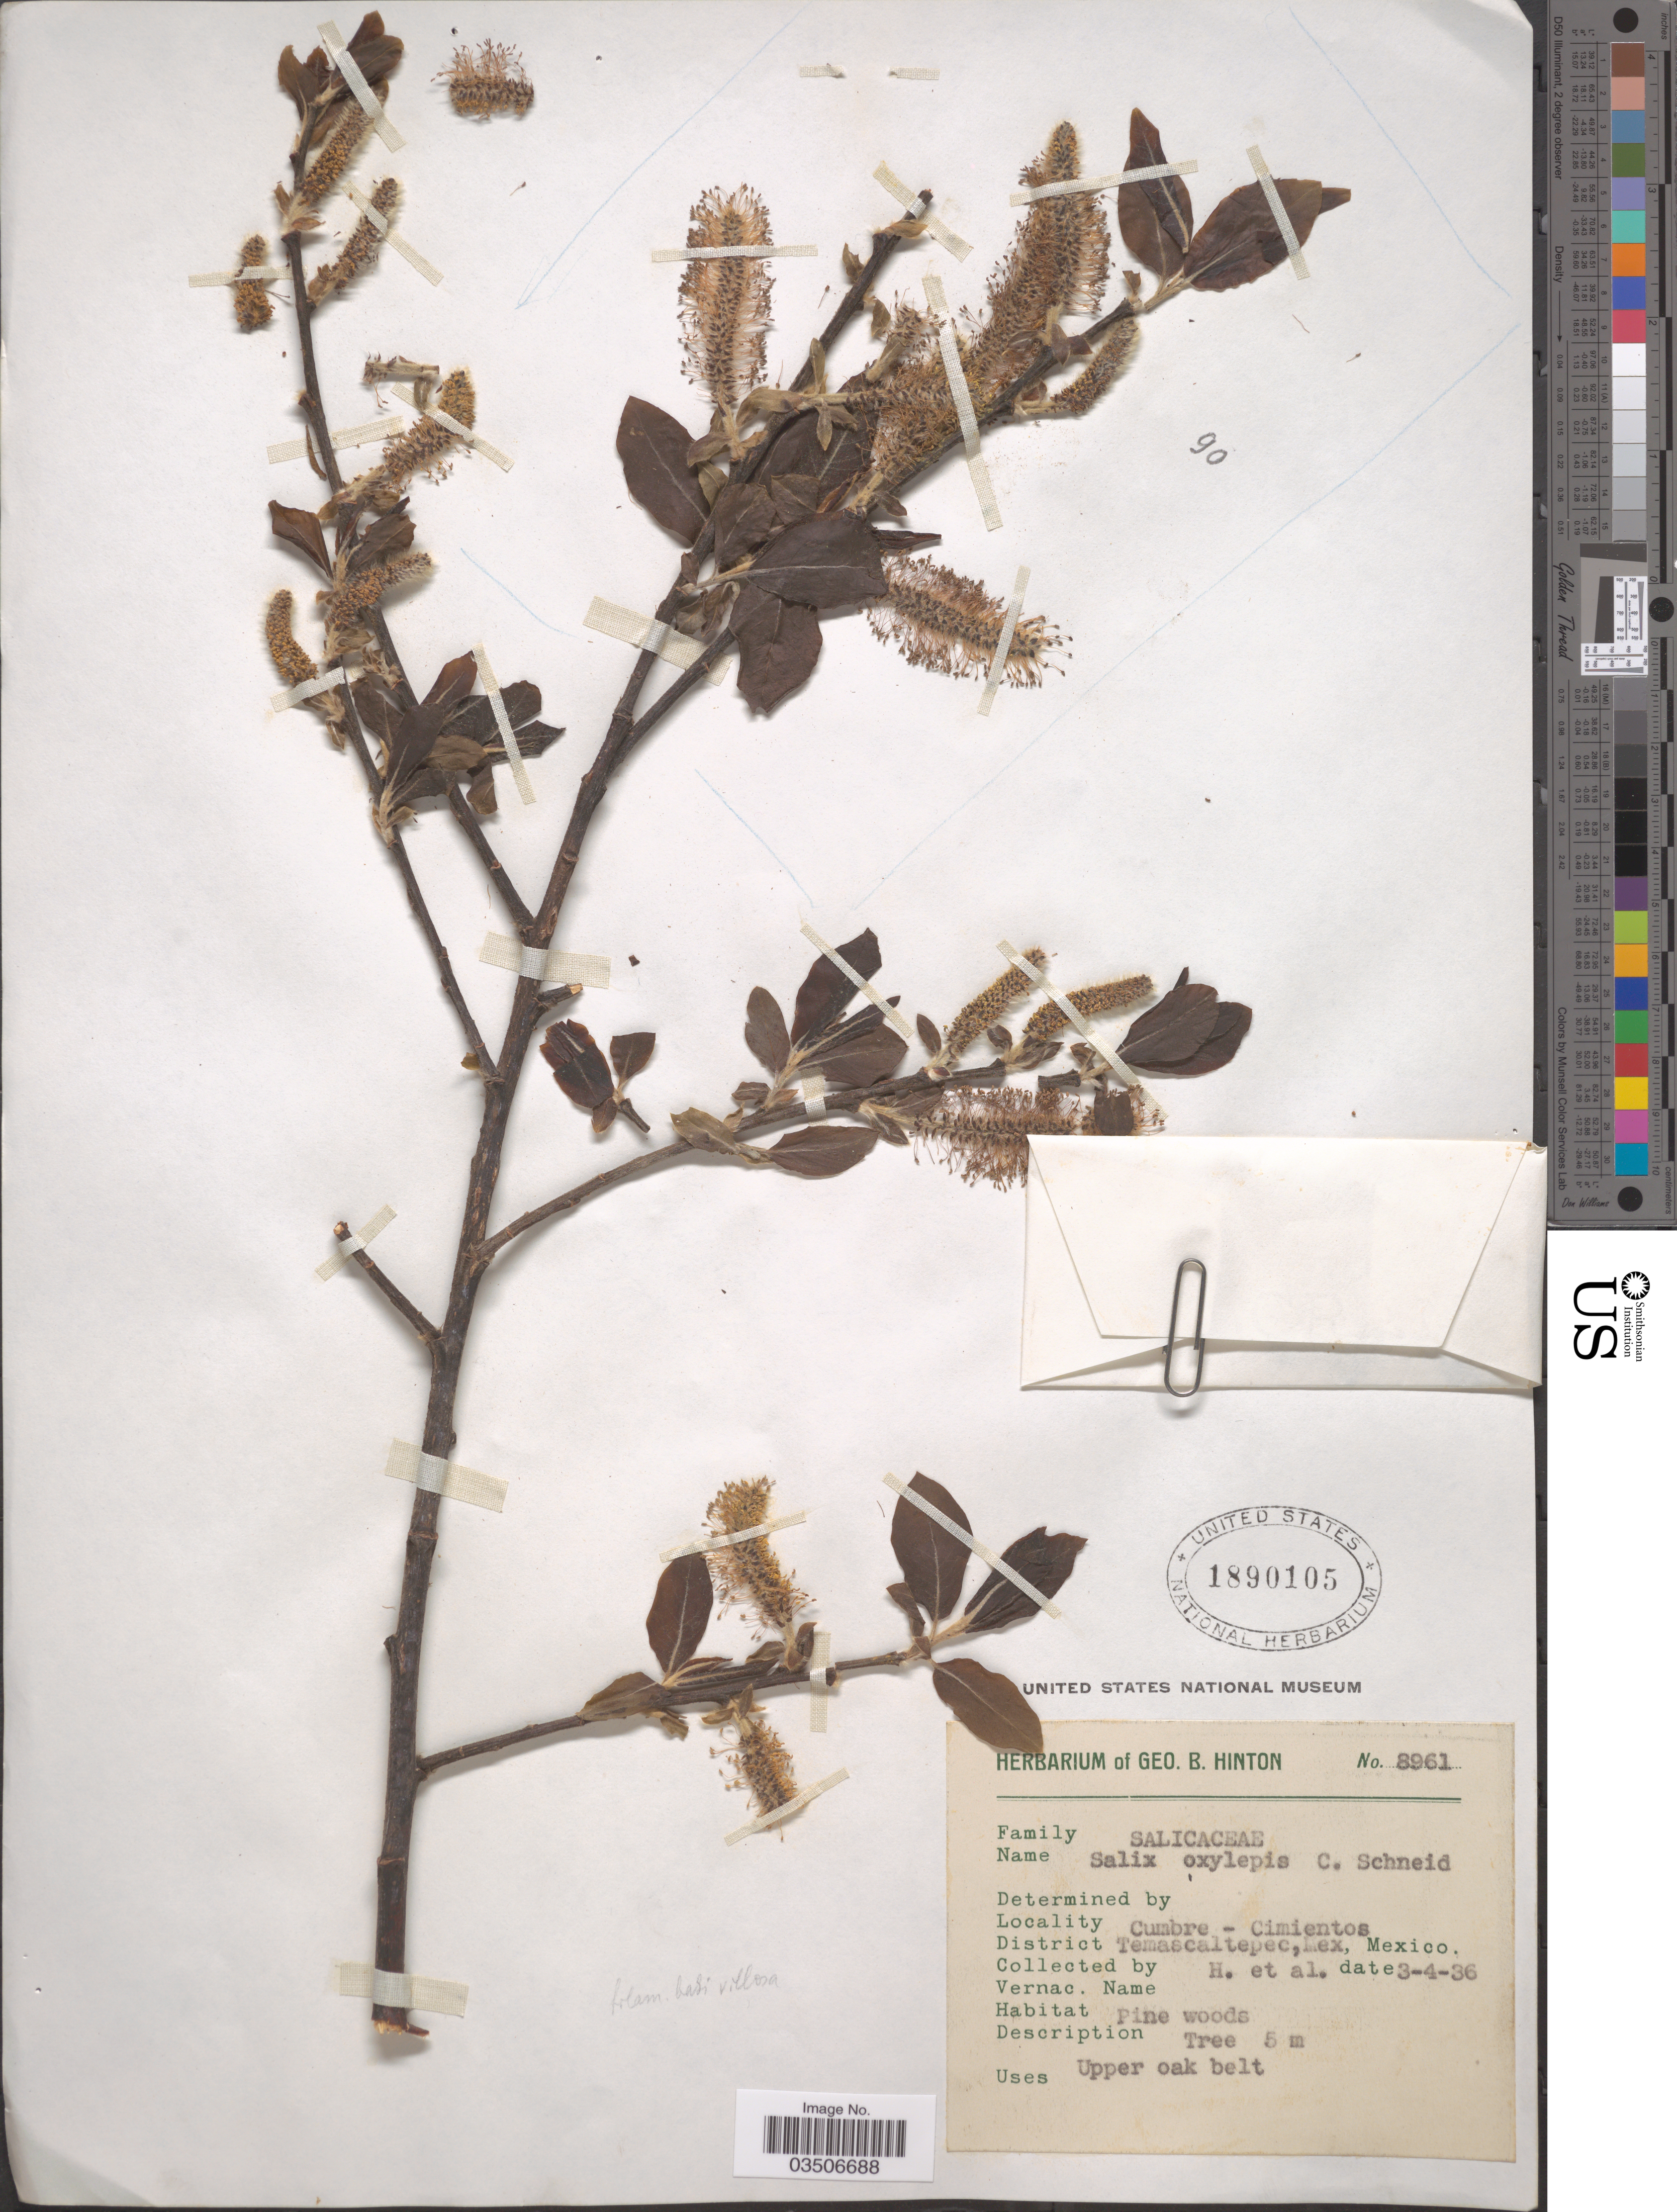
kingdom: Plantae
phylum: Tracheophyta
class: Magnoliopsida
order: Malpighiales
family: Salicaceae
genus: Salix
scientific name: Salix oxylepis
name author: C.K. Schneid.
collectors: G. B. Hinton & et al.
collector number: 8961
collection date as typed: Transcribed d/m/y: 4/3/36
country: Mexico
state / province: México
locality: Cumbre - Cimientos. District Temascaltepec.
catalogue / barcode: US 1890105